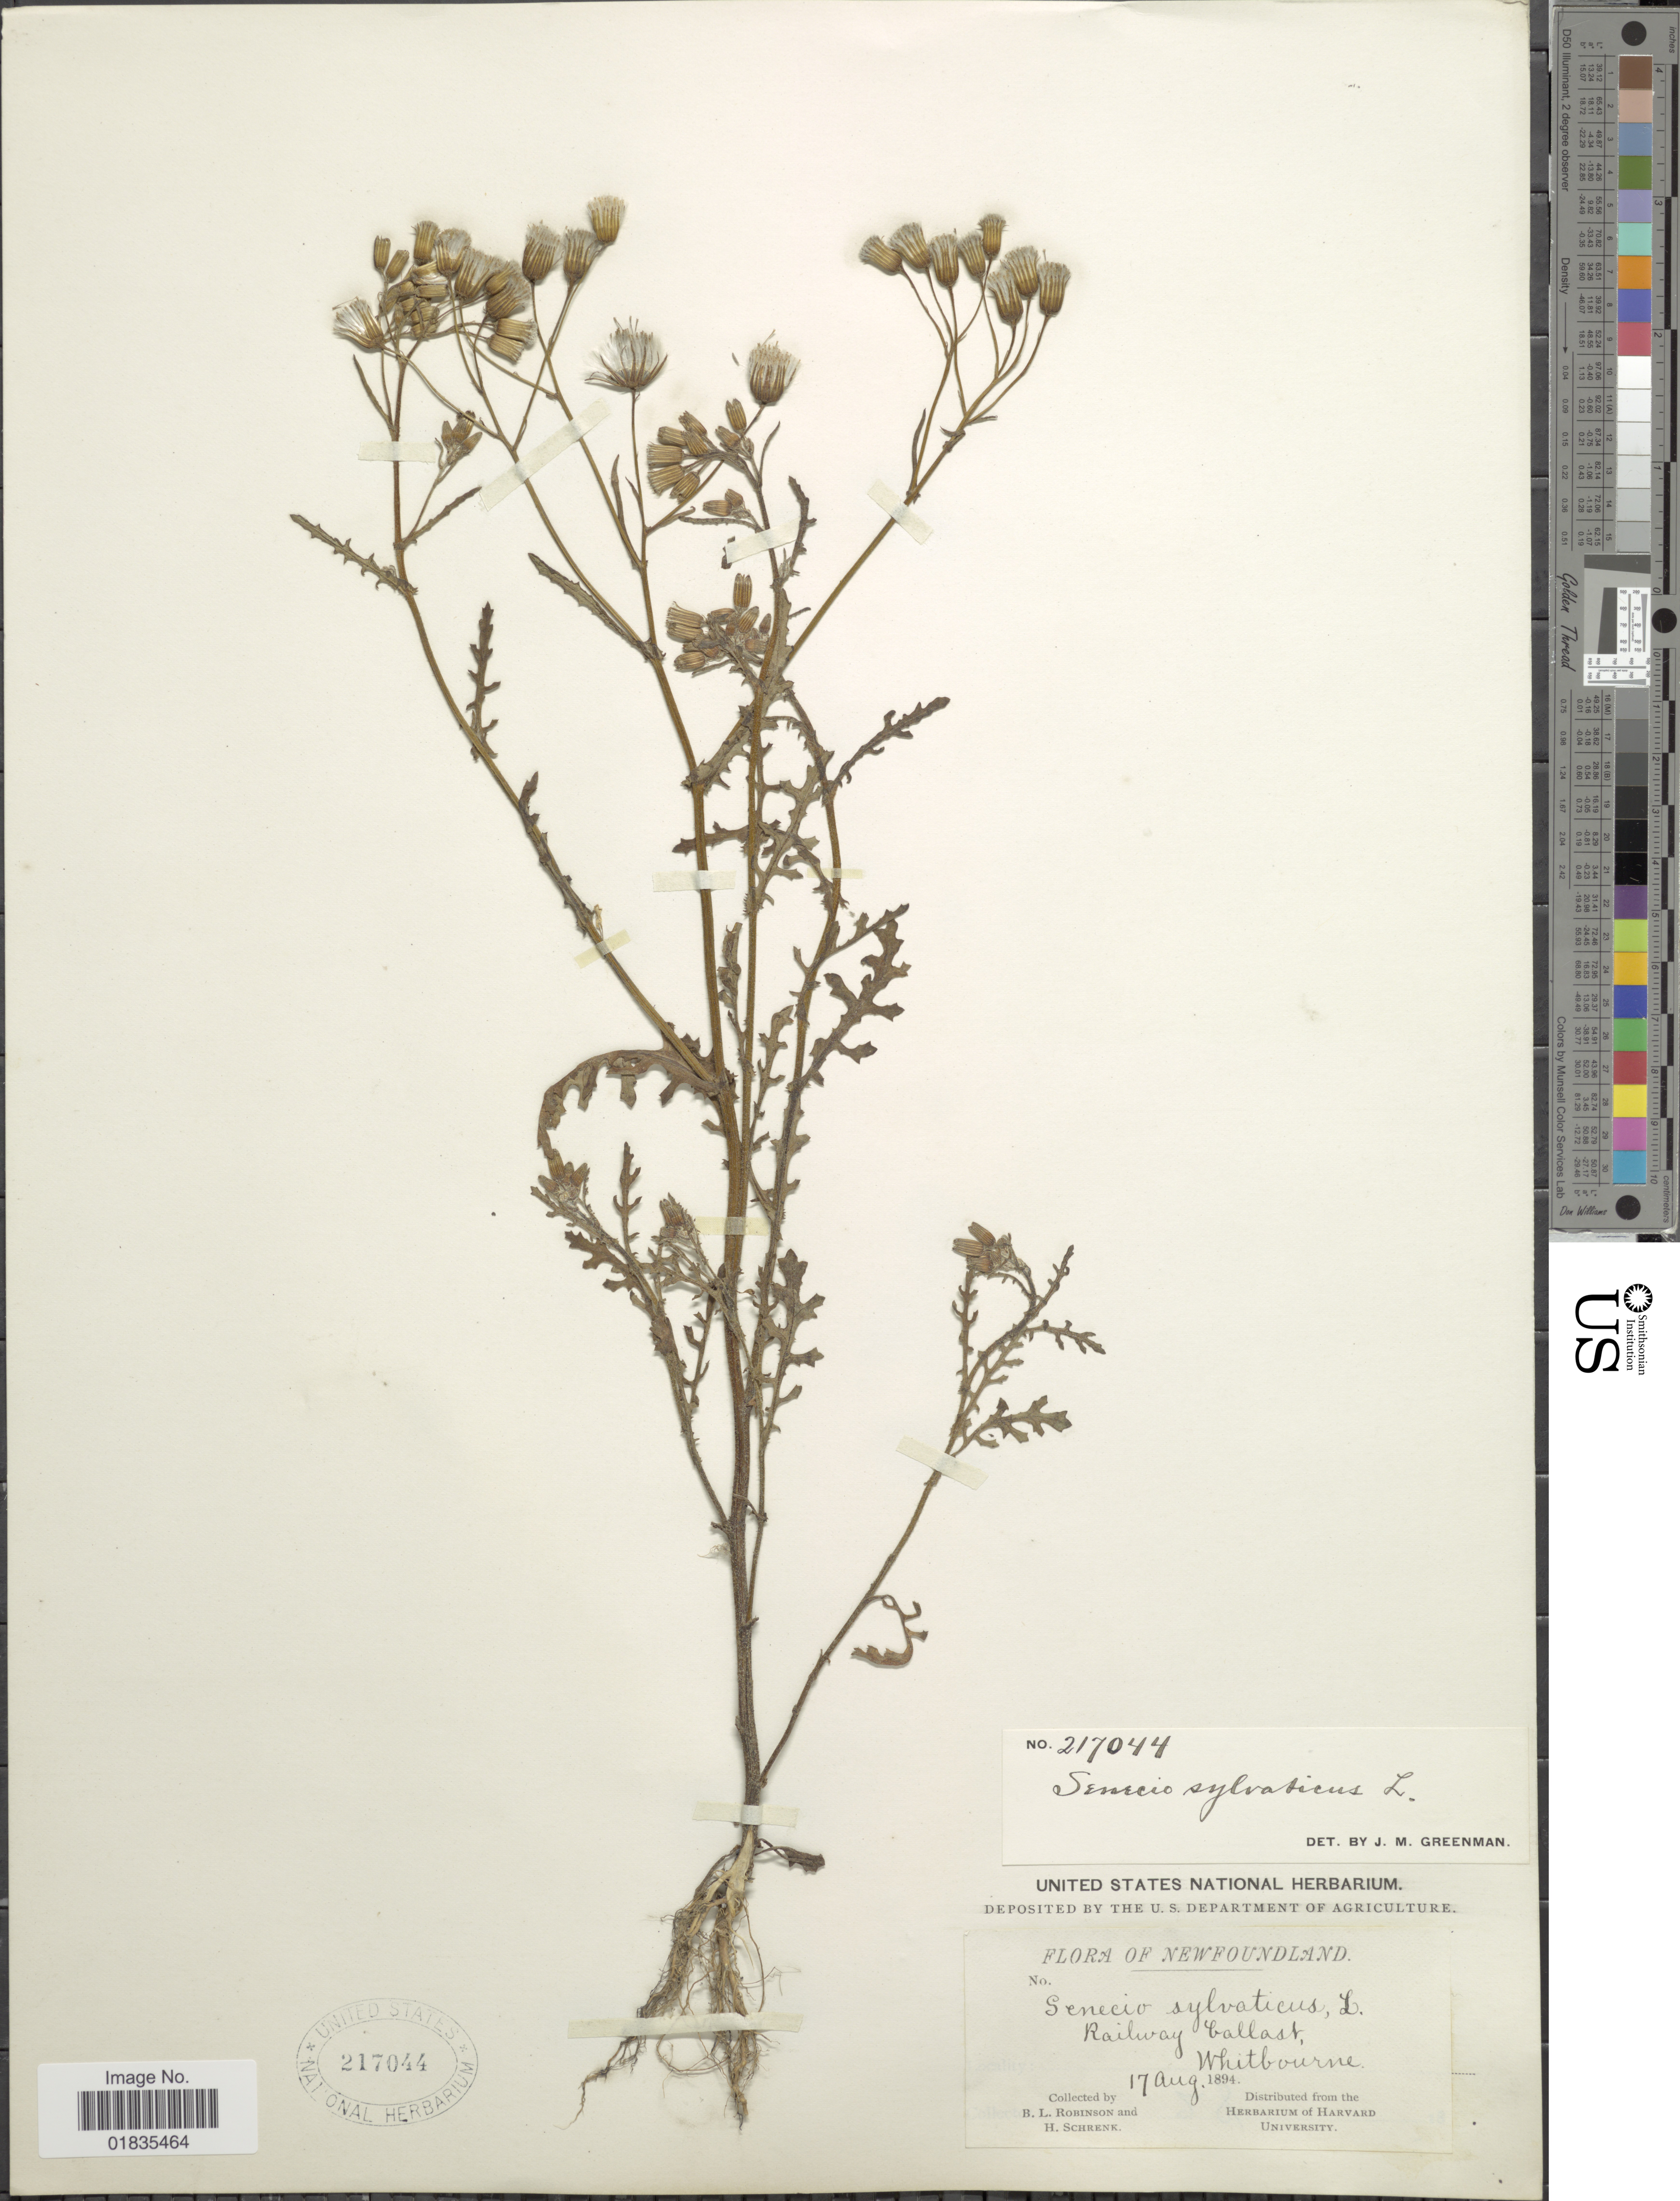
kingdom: Plantae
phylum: Tracheophyta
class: Magnoliopsida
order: Asterales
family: Asteraceae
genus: Senecio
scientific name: Senecio sylvaticus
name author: L.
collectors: B. L. Robinson & H. v. Schrenk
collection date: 1894-08-17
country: Canada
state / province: Newfoundland and Labrador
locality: Railway ballast, Whitbourne.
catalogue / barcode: US 217044